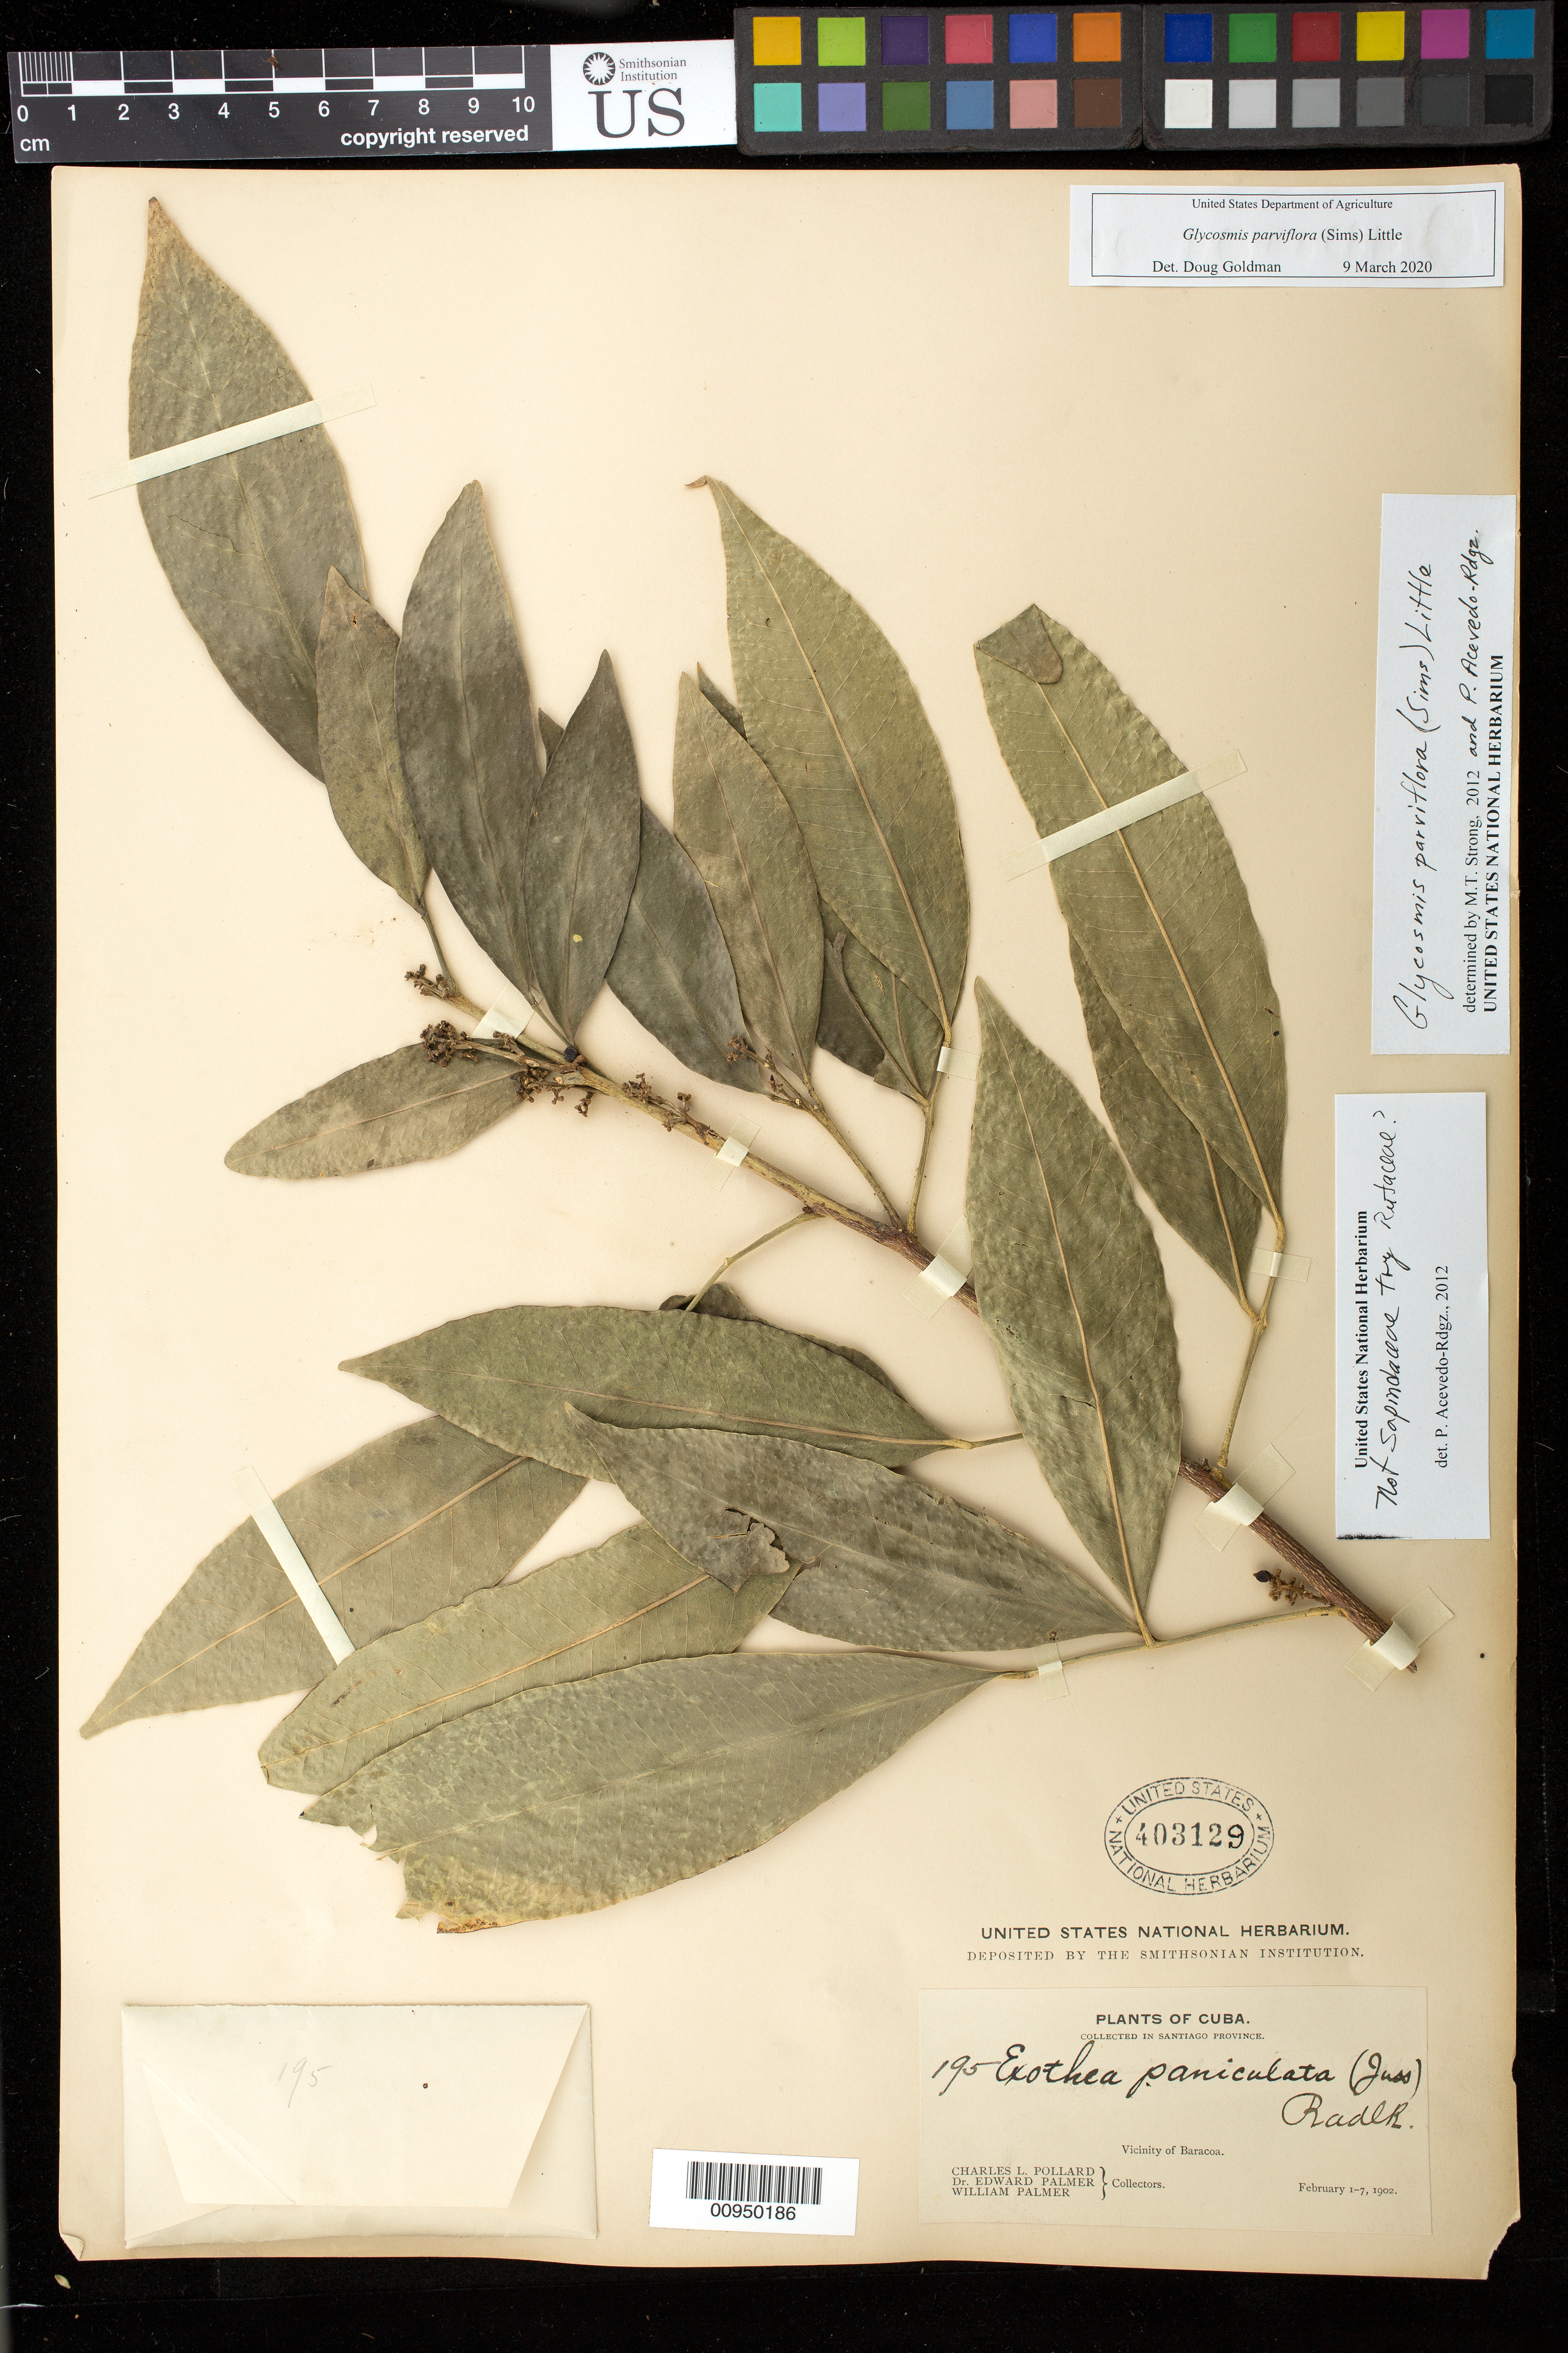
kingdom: Plantae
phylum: Tracheophyta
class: Magnoliopsida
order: Sapindales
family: Rutaceae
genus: Glycosmis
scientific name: Glycosmis parviflora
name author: (Sims) Little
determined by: Acevedo-Rodríguez, P.; Strong, M. T.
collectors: C. L. Pollard, E. Palmer & W. Palmer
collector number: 195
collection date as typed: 01 Feb 1902 to 07 Feb 1902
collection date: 1902-02-01/1902-02-07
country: Cuba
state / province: Santiago de Cuba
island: Cuba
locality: Vicinity of Baracoa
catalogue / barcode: US 103129